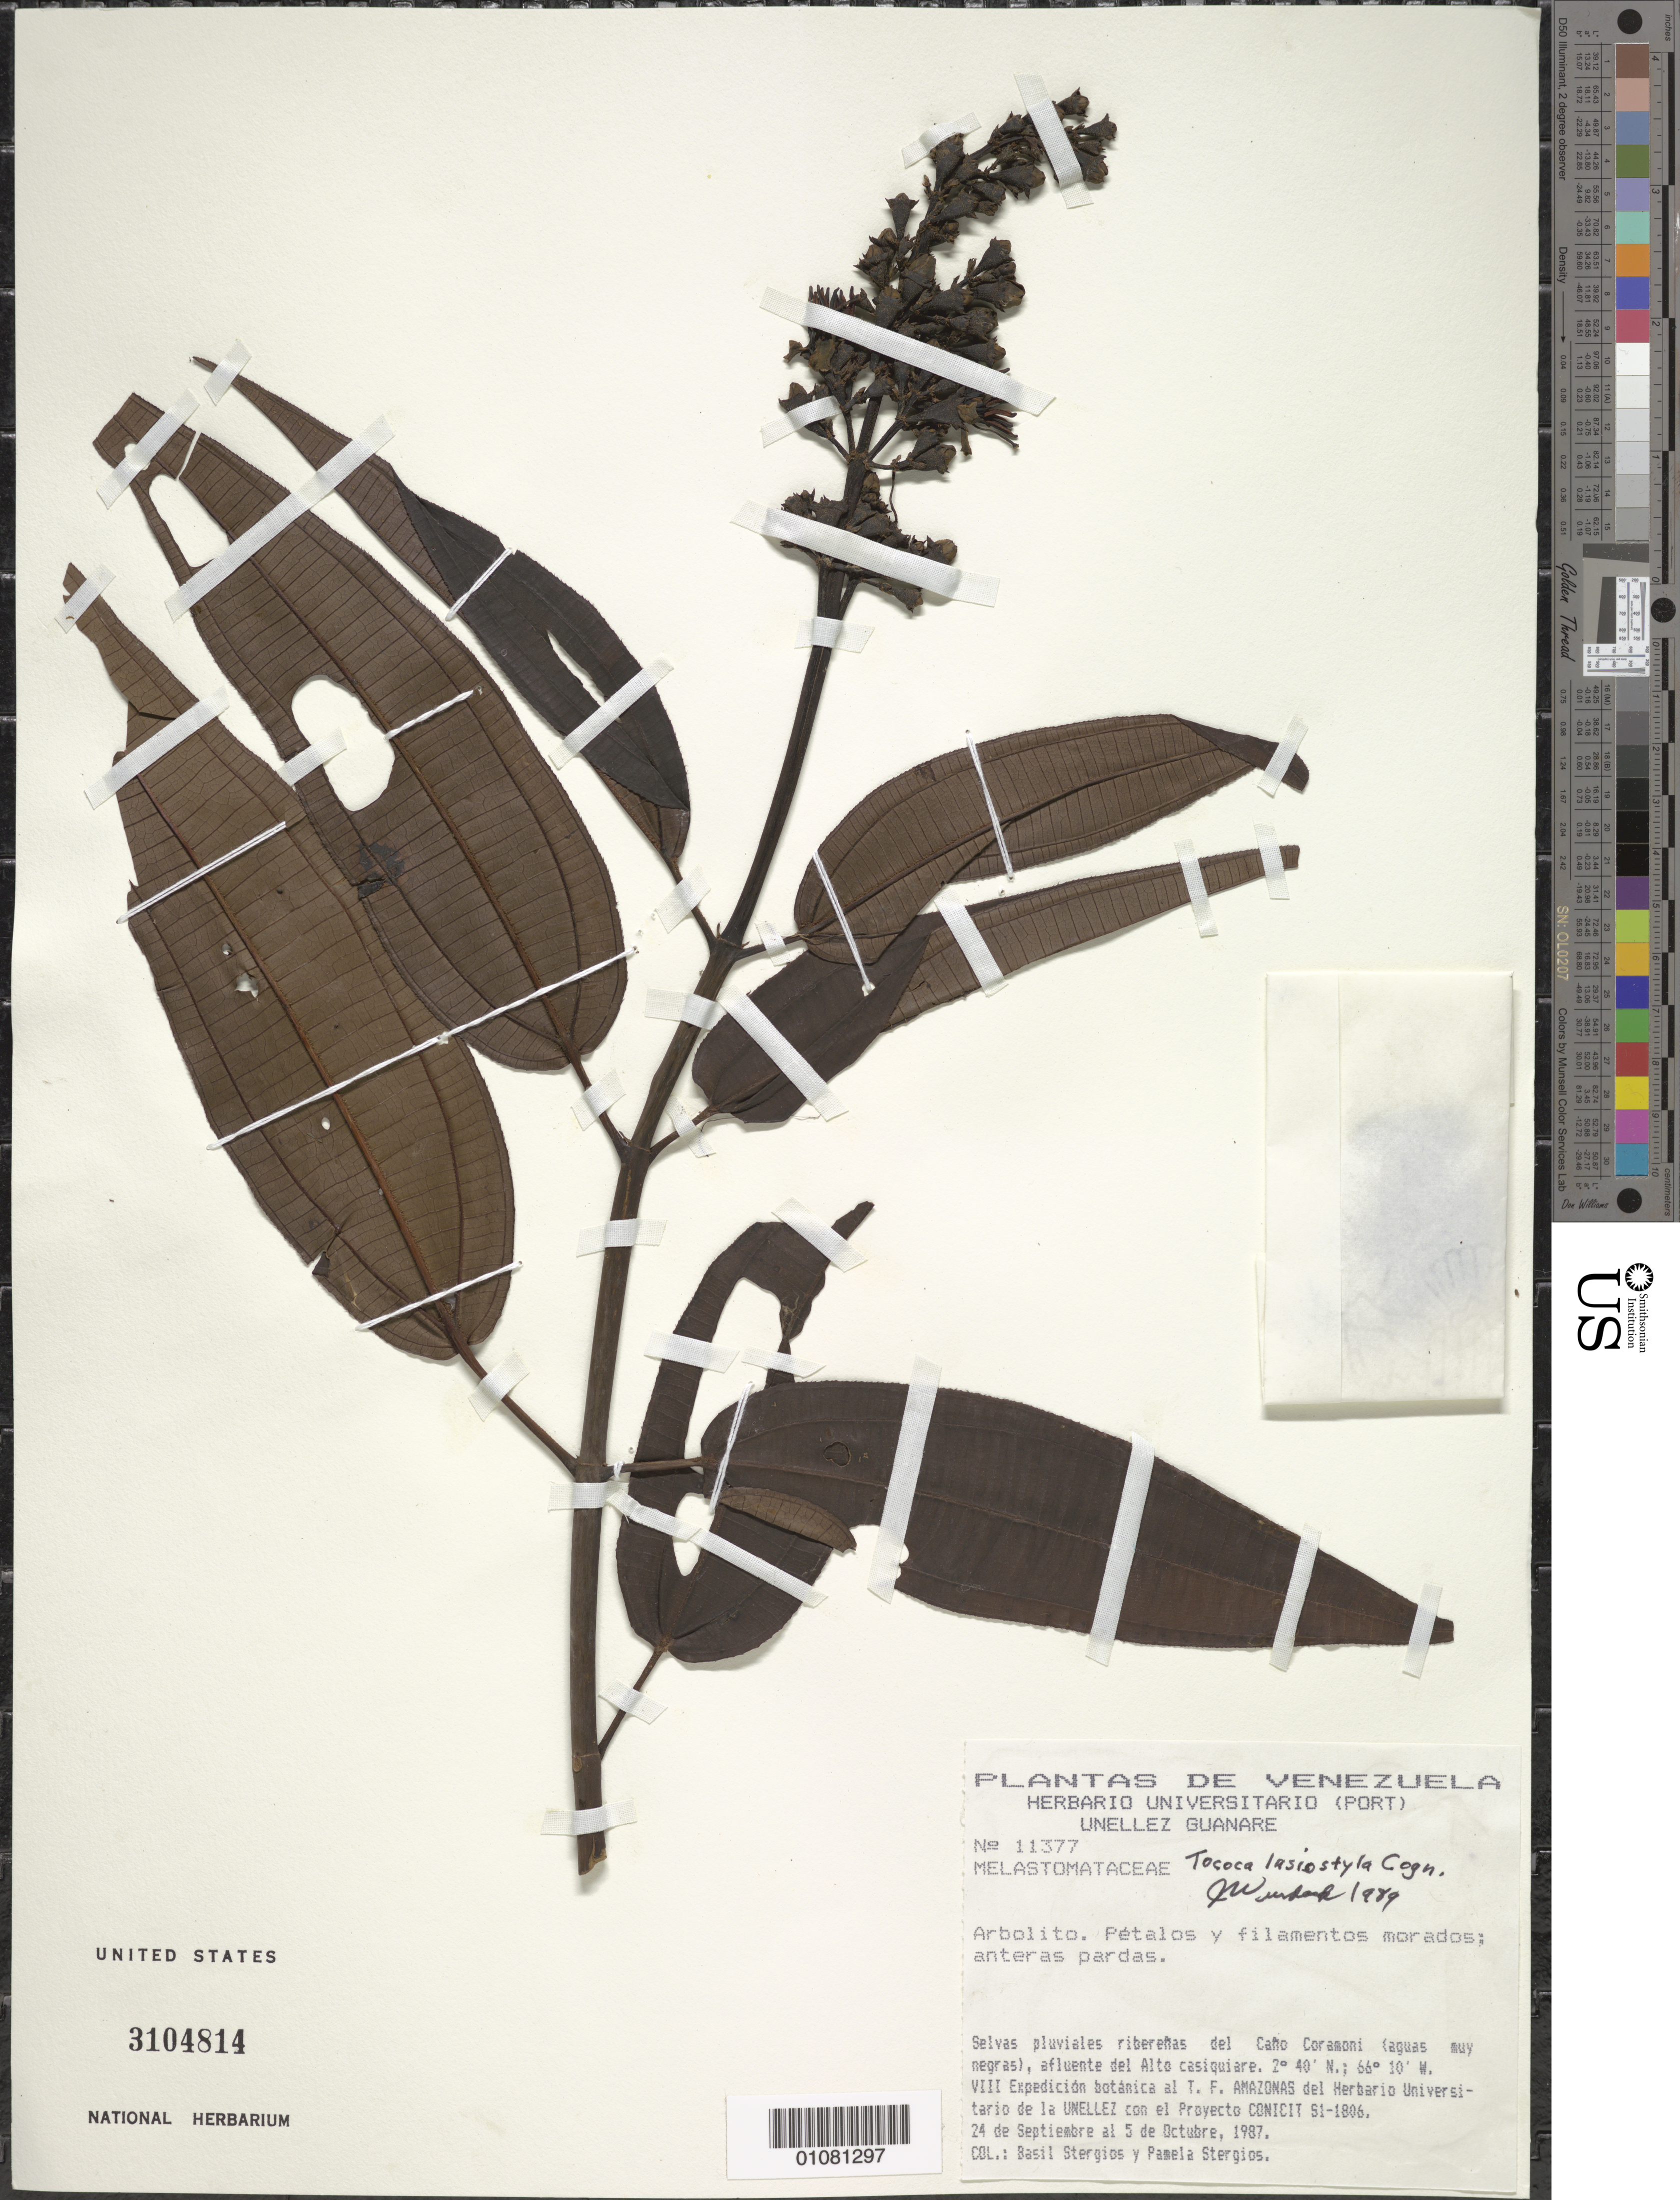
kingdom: Plantae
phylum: Tracheophyta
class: Magnoliopsida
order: Myrtales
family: Melastomataceae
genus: Tococa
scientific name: Tococa lasiostyla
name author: Cogn.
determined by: Wurdack, John J., (US), US (UNITED STATES)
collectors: B. G. Stergios & P. Stergios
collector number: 11377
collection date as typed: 24-Sep-87 to 5-Oct-87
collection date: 1987-09-24/1987-10-05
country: Venezuela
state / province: Amazonas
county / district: Río Negro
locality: Cano Curamoni, afluente del Alto Casiquiare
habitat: Selvas pluviales riberenas (aguas muy negras)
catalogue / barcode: US 3104814